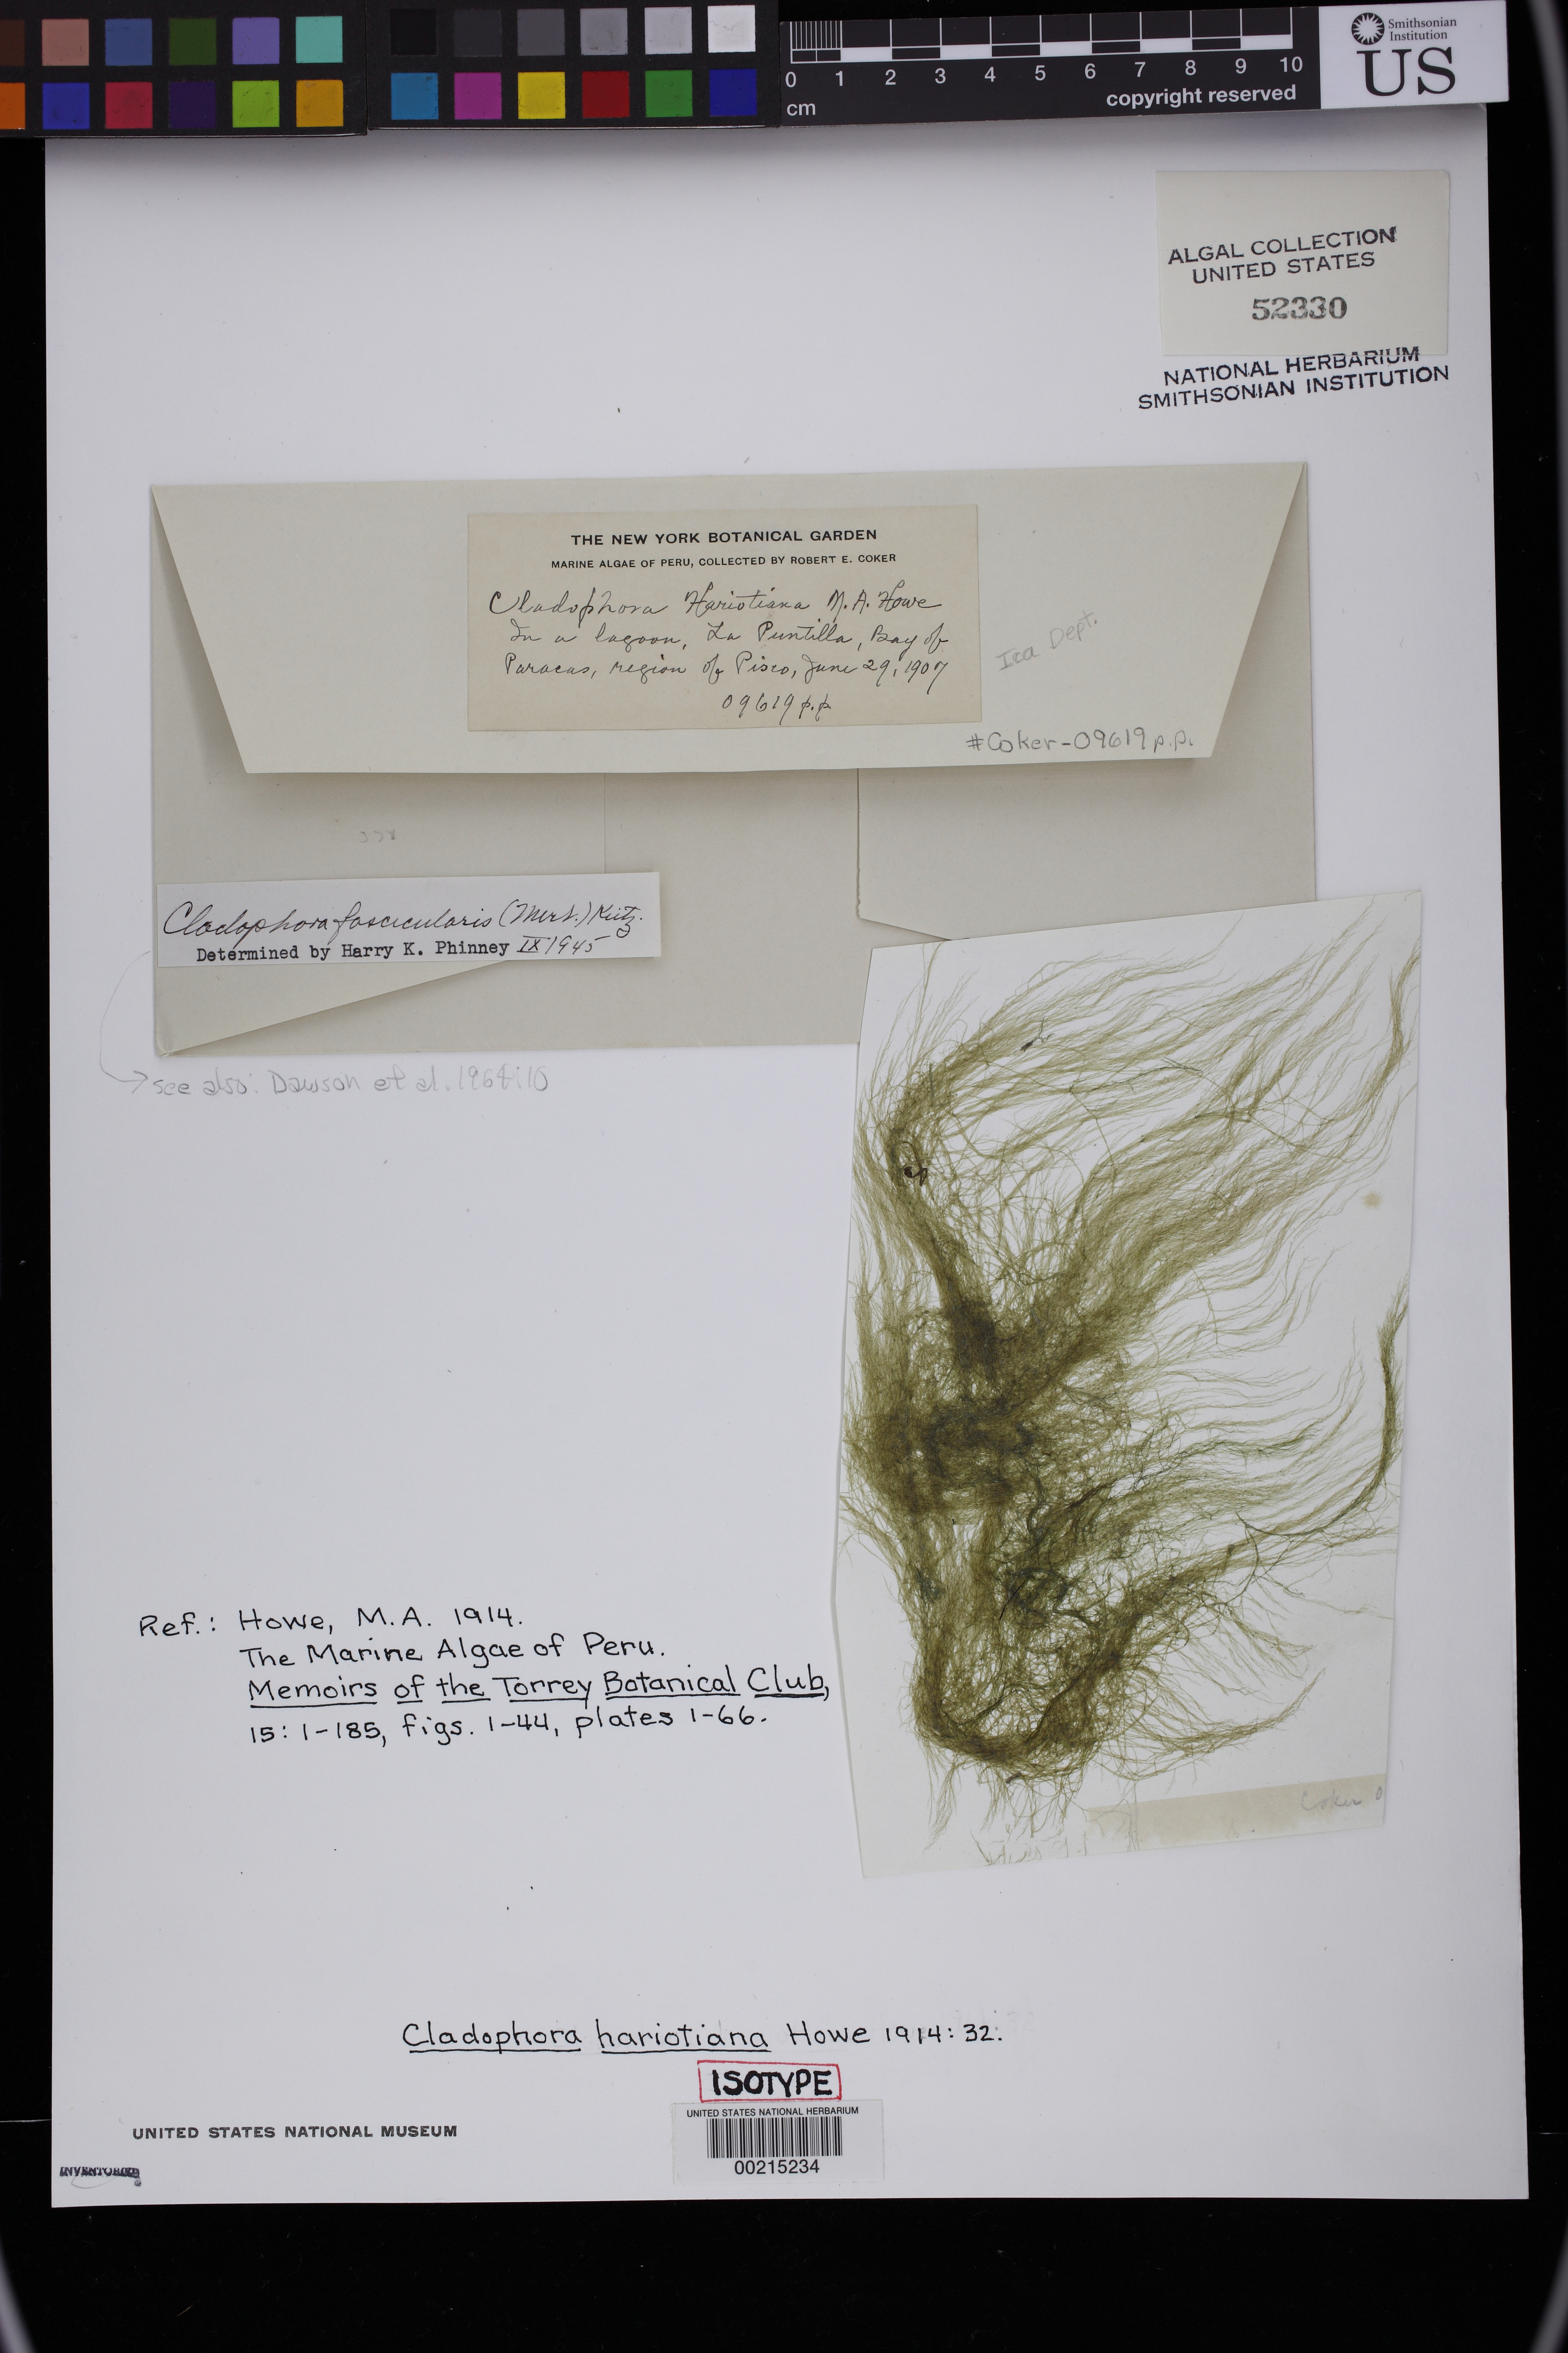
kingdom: Plantae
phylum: Chlorophyta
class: Ulvophyceae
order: Cladophorales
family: Cladophoraceae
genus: Cladophora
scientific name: Cladophora hariotiana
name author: M. Howe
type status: Isotype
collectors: R. Coker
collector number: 09619 p.p.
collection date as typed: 29 Jun 1907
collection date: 1907-06-29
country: Peru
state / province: Ica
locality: La Puntilla, Bay of Paracas, Pisco area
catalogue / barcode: US 52330